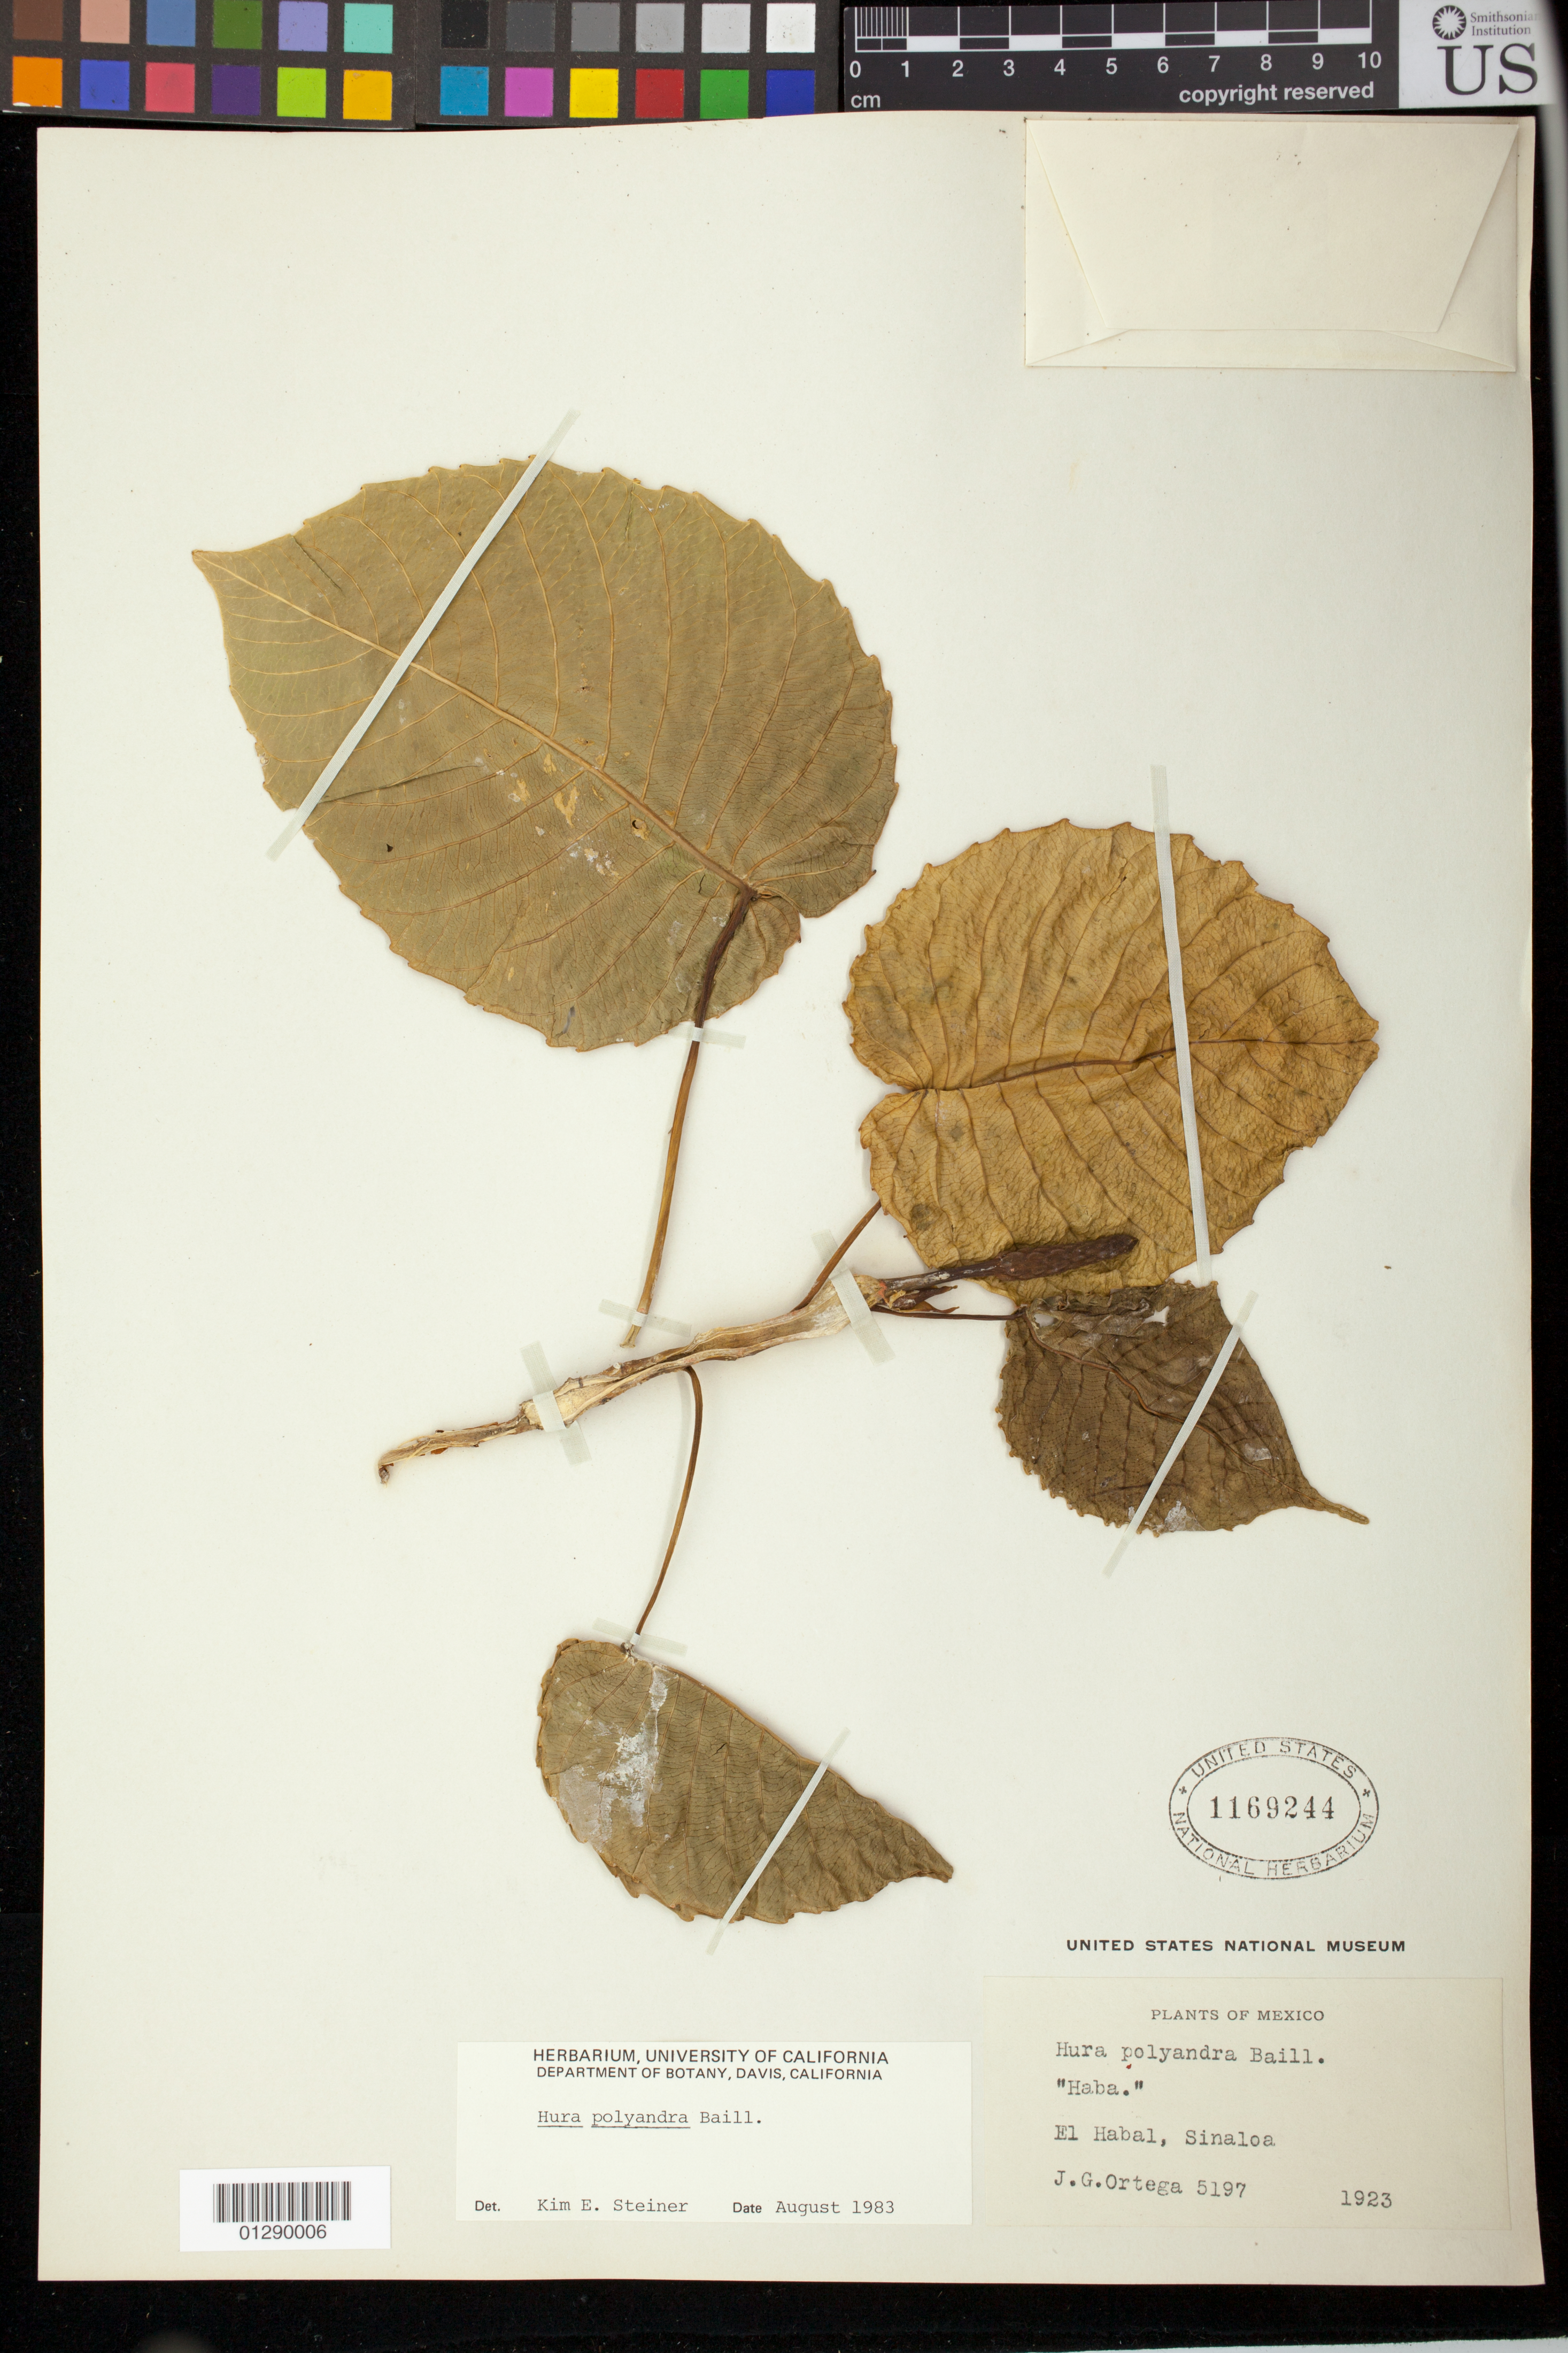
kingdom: Plantae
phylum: Tracheophyta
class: Magnoliopsida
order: Malpighiales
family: Euphorbiaceae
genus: Hura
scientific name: Hura polyandra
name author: Baill.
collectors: J. Ortega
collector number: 5197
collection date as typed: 1923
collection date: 1923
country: Mexico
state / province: Sinaloa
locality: El Habal.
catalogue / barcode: US 1169244